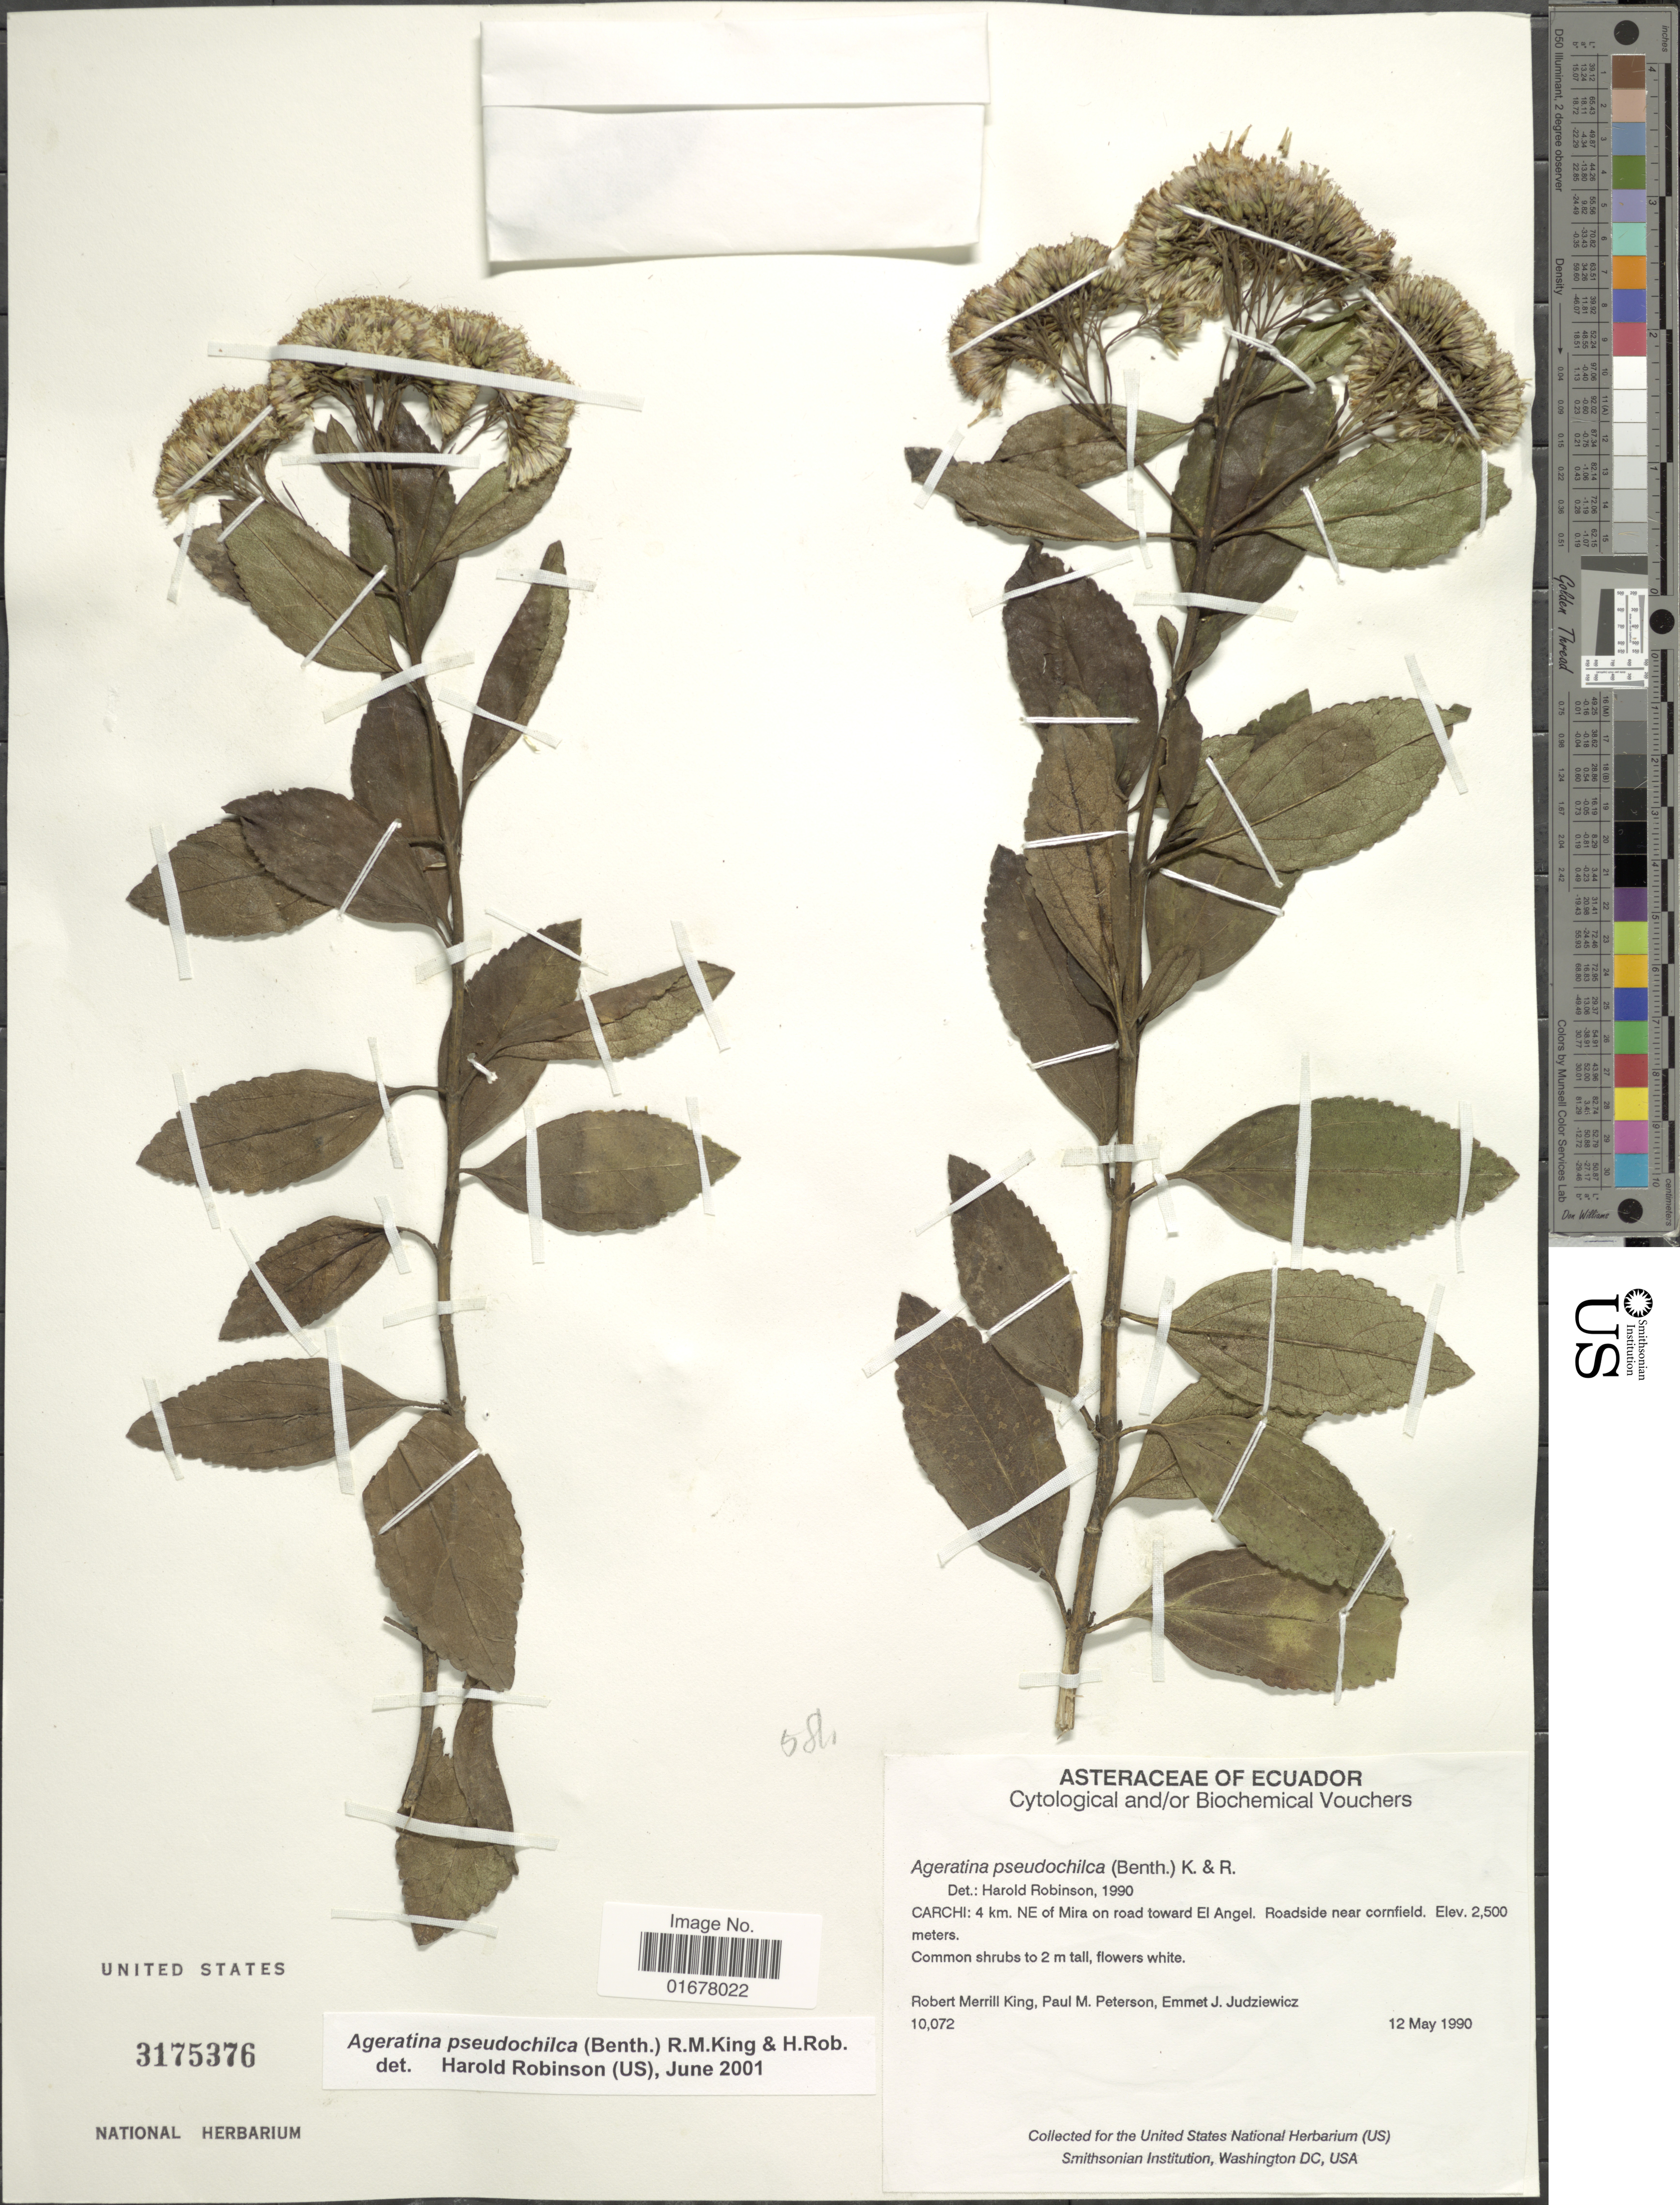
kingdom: Plantae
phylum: Tracheophyta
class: Magnoliopsida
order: Asterales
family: Asteraceae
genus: Ageratina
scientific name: Ageratina pseudochilca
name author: (Benth.) R.M. King & H. Rob.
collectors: R. M. King, P. M. Peterson & E. J. Judziewicz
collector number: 10072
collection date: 1990-05-12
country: Ecuador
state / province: Carchi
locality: Carchi: 4 km. NE of Mira on road toward E l Angel, Roadside near cornfield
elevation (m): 2500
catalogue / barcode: US 3175376